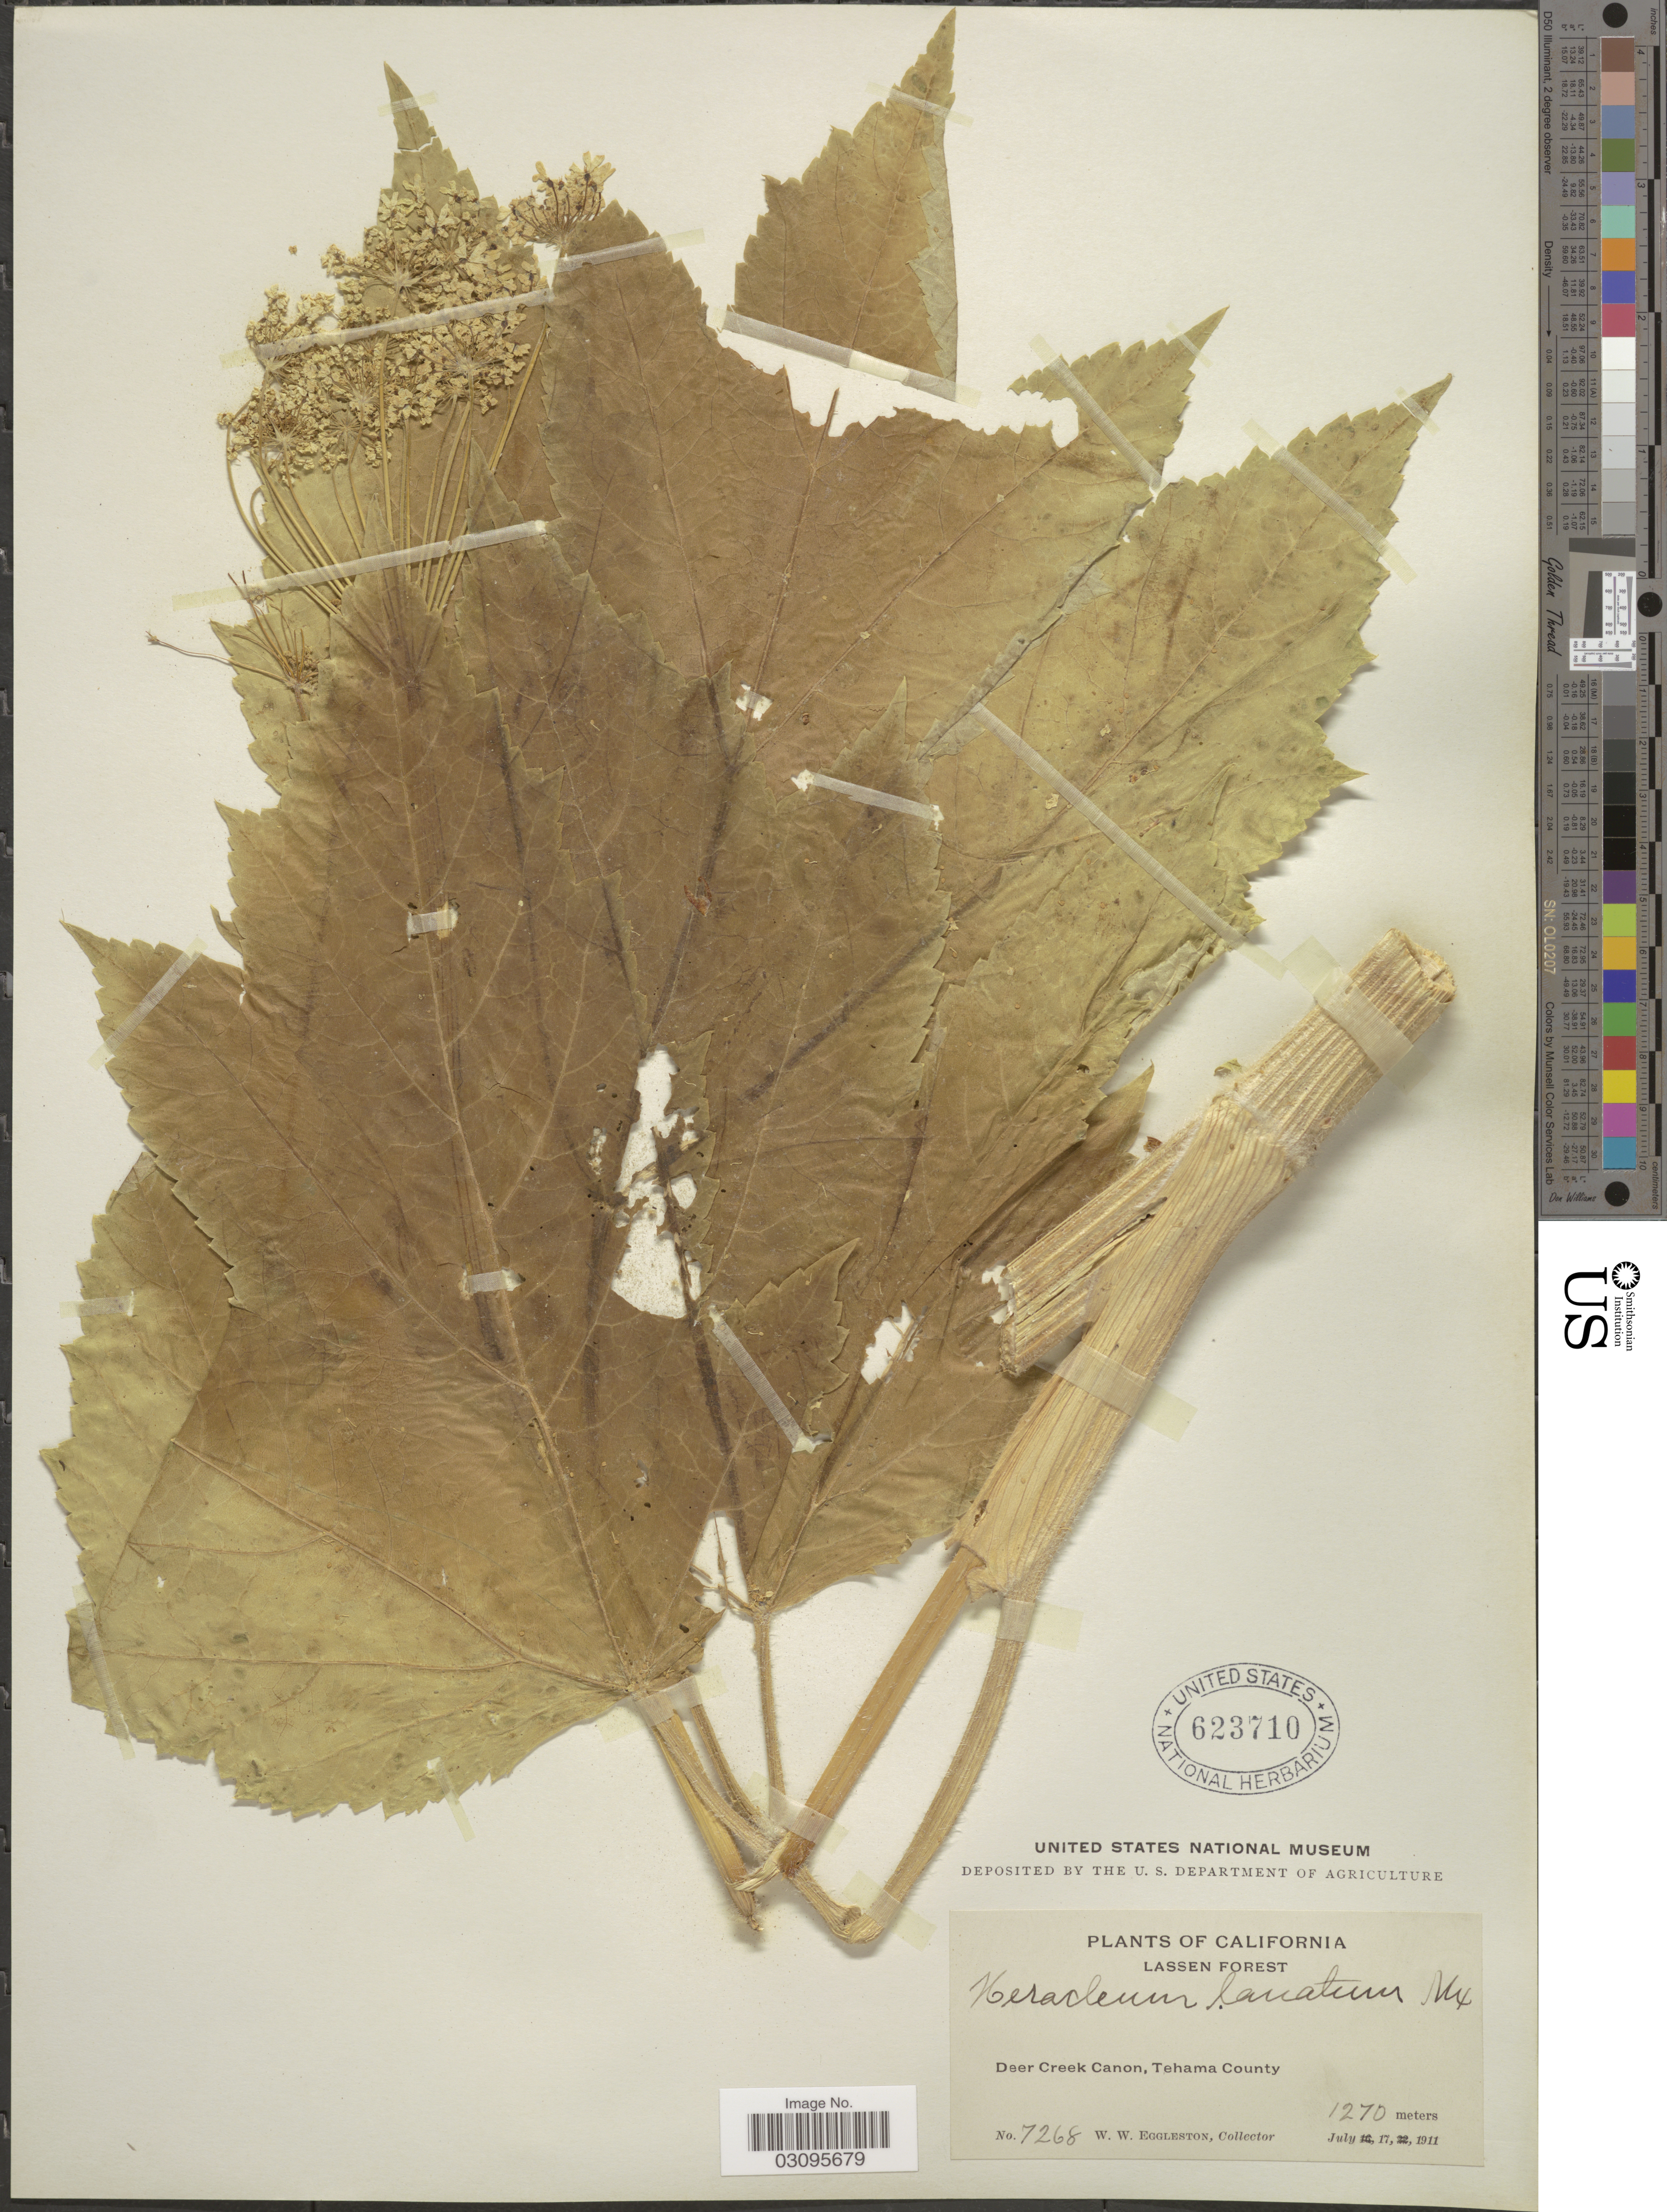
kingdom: Plantae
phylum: Tracheophyta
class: Magnoliopsida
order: Apiales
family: Apiaceae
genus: Heracleum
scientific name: Heracleum lanatum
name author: Michx.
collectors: W. W. Eggleston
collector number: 7268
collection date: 1911-07-17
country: United States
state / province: California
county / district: Tehama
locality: Lassen Forest. Deer Creek Canon, Tehama County.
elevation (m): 1270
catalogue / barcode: US 623710